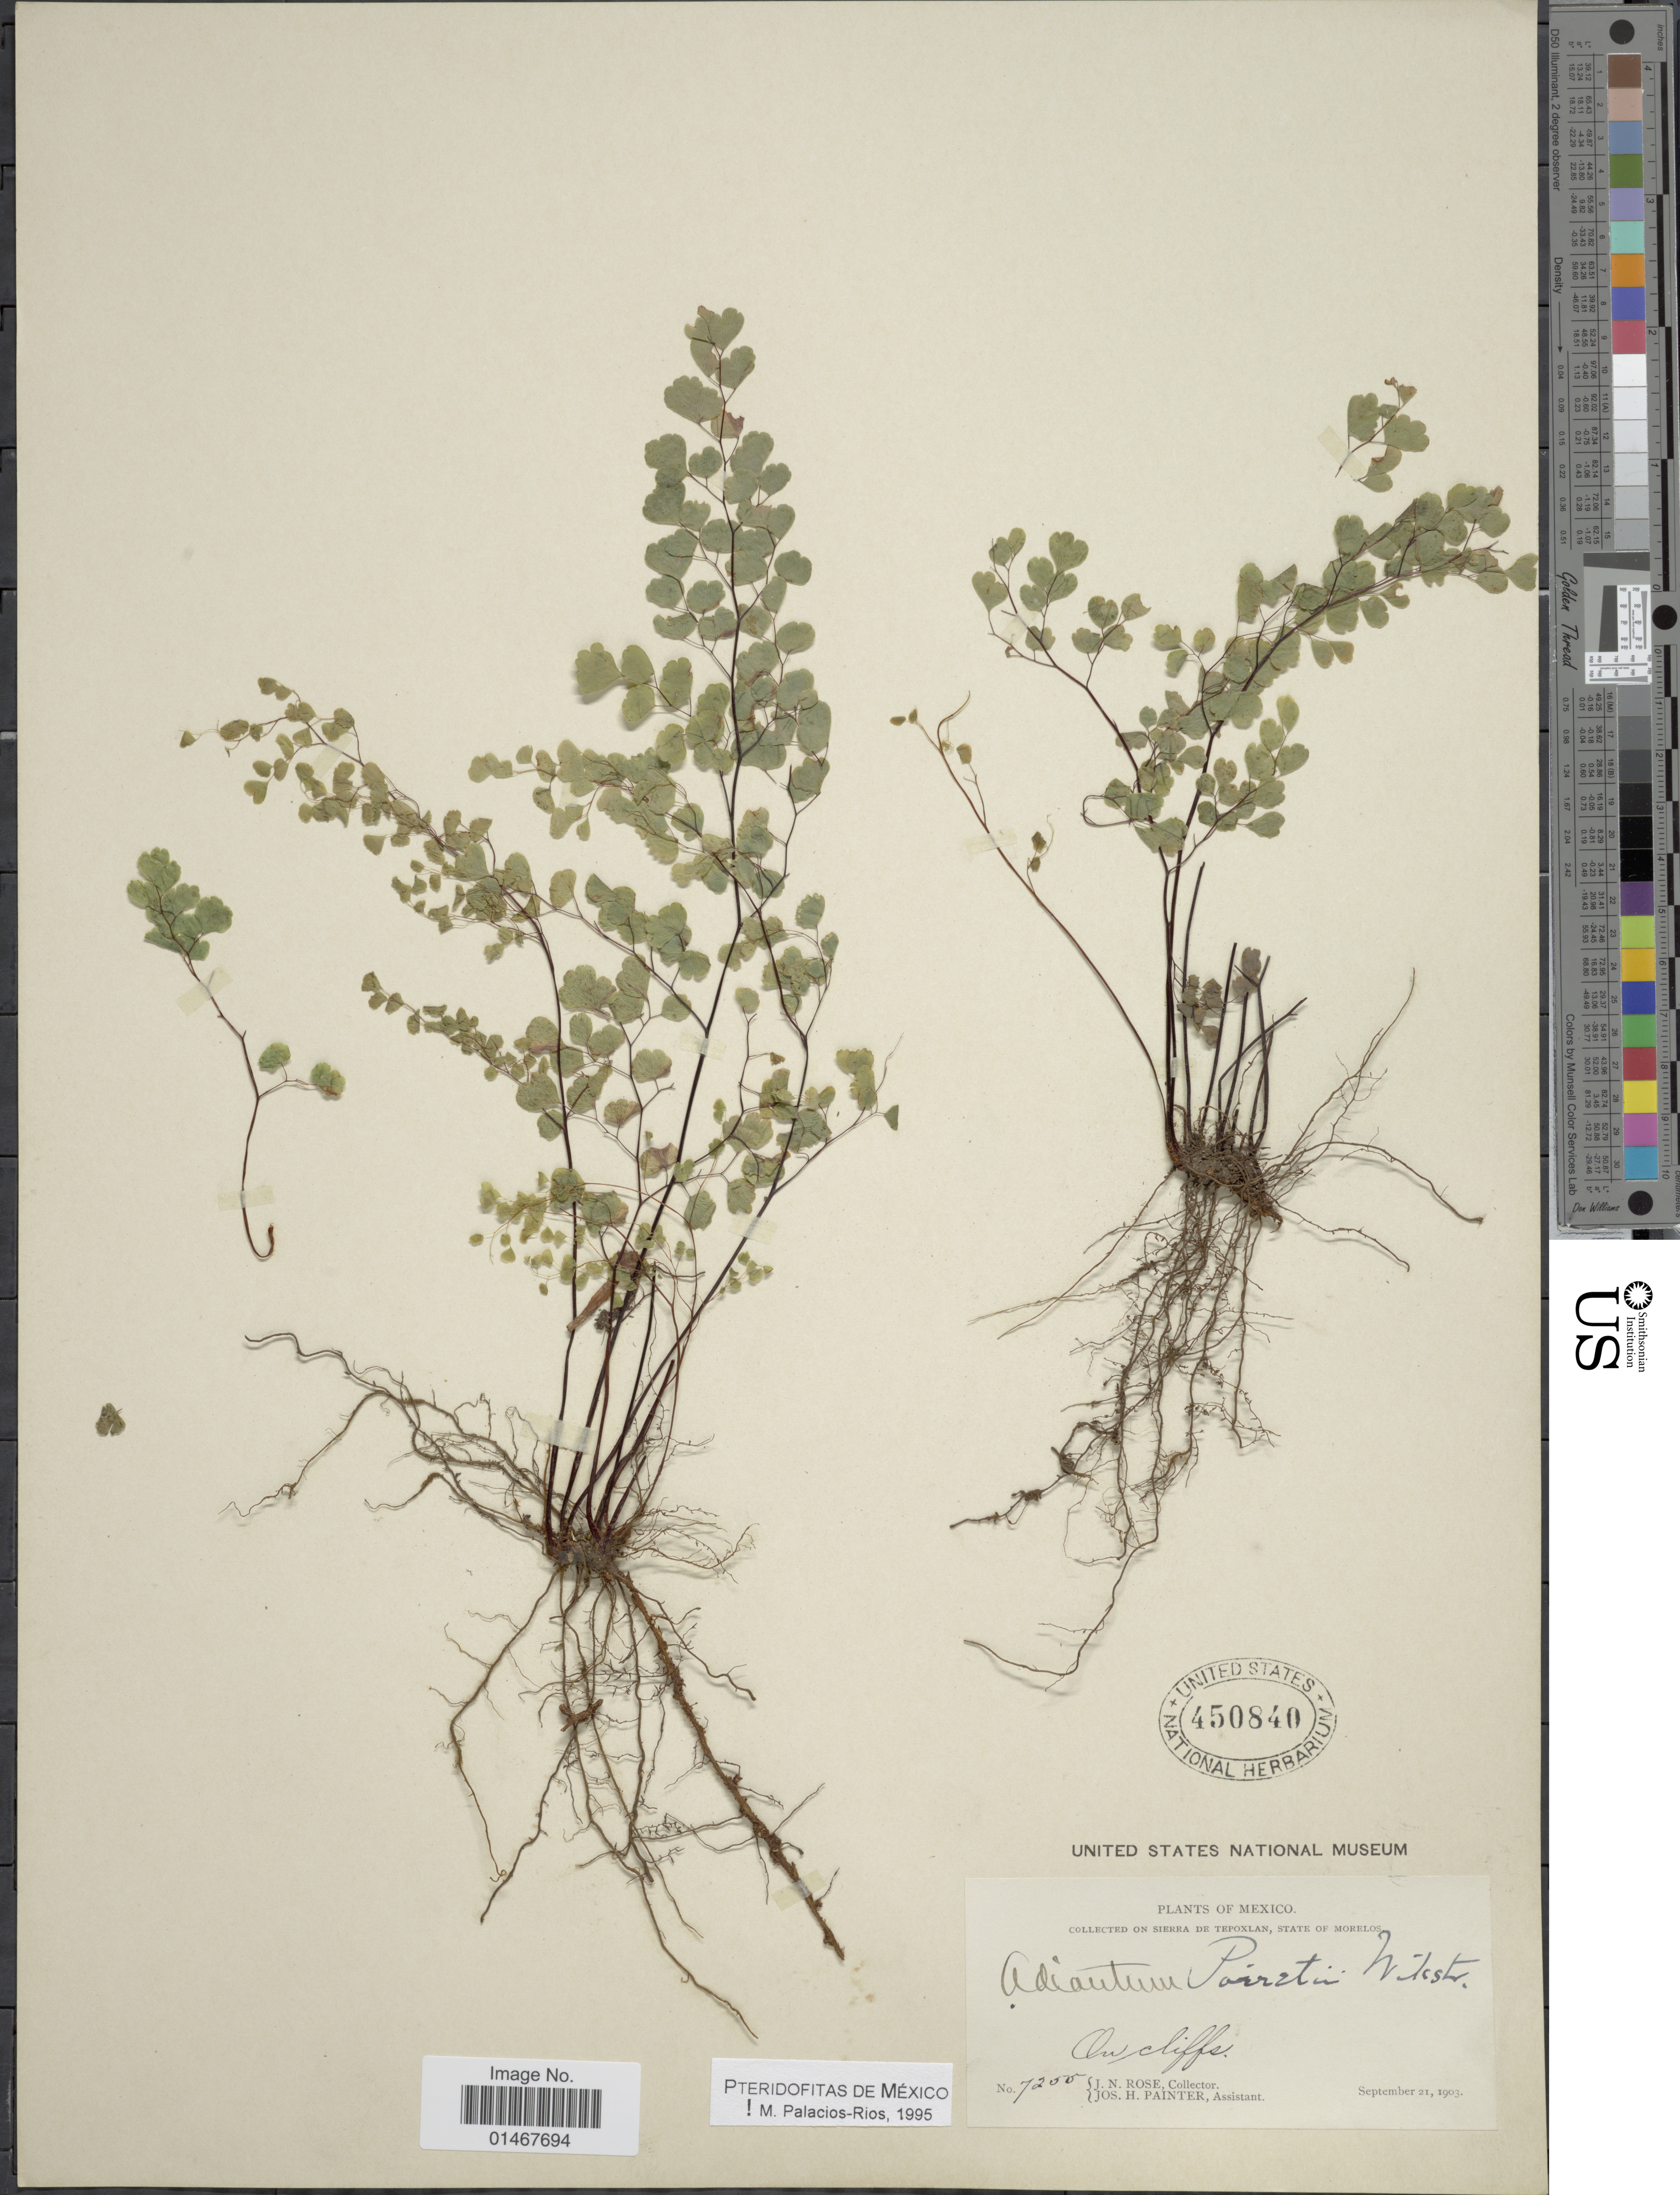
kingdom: Plantae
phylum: Tracheophyta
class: Polypodiopsida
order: Polypodiales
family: Pteridaceae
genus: Adiantum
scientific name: Adiantum poiretii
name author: Wikstr.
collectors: J. N. Rose & J. H. Painter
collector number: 7255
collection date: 1903-09-21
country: Mexico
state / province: Morelos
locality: On Sierra de Tepoxlan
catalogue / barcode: US 450840